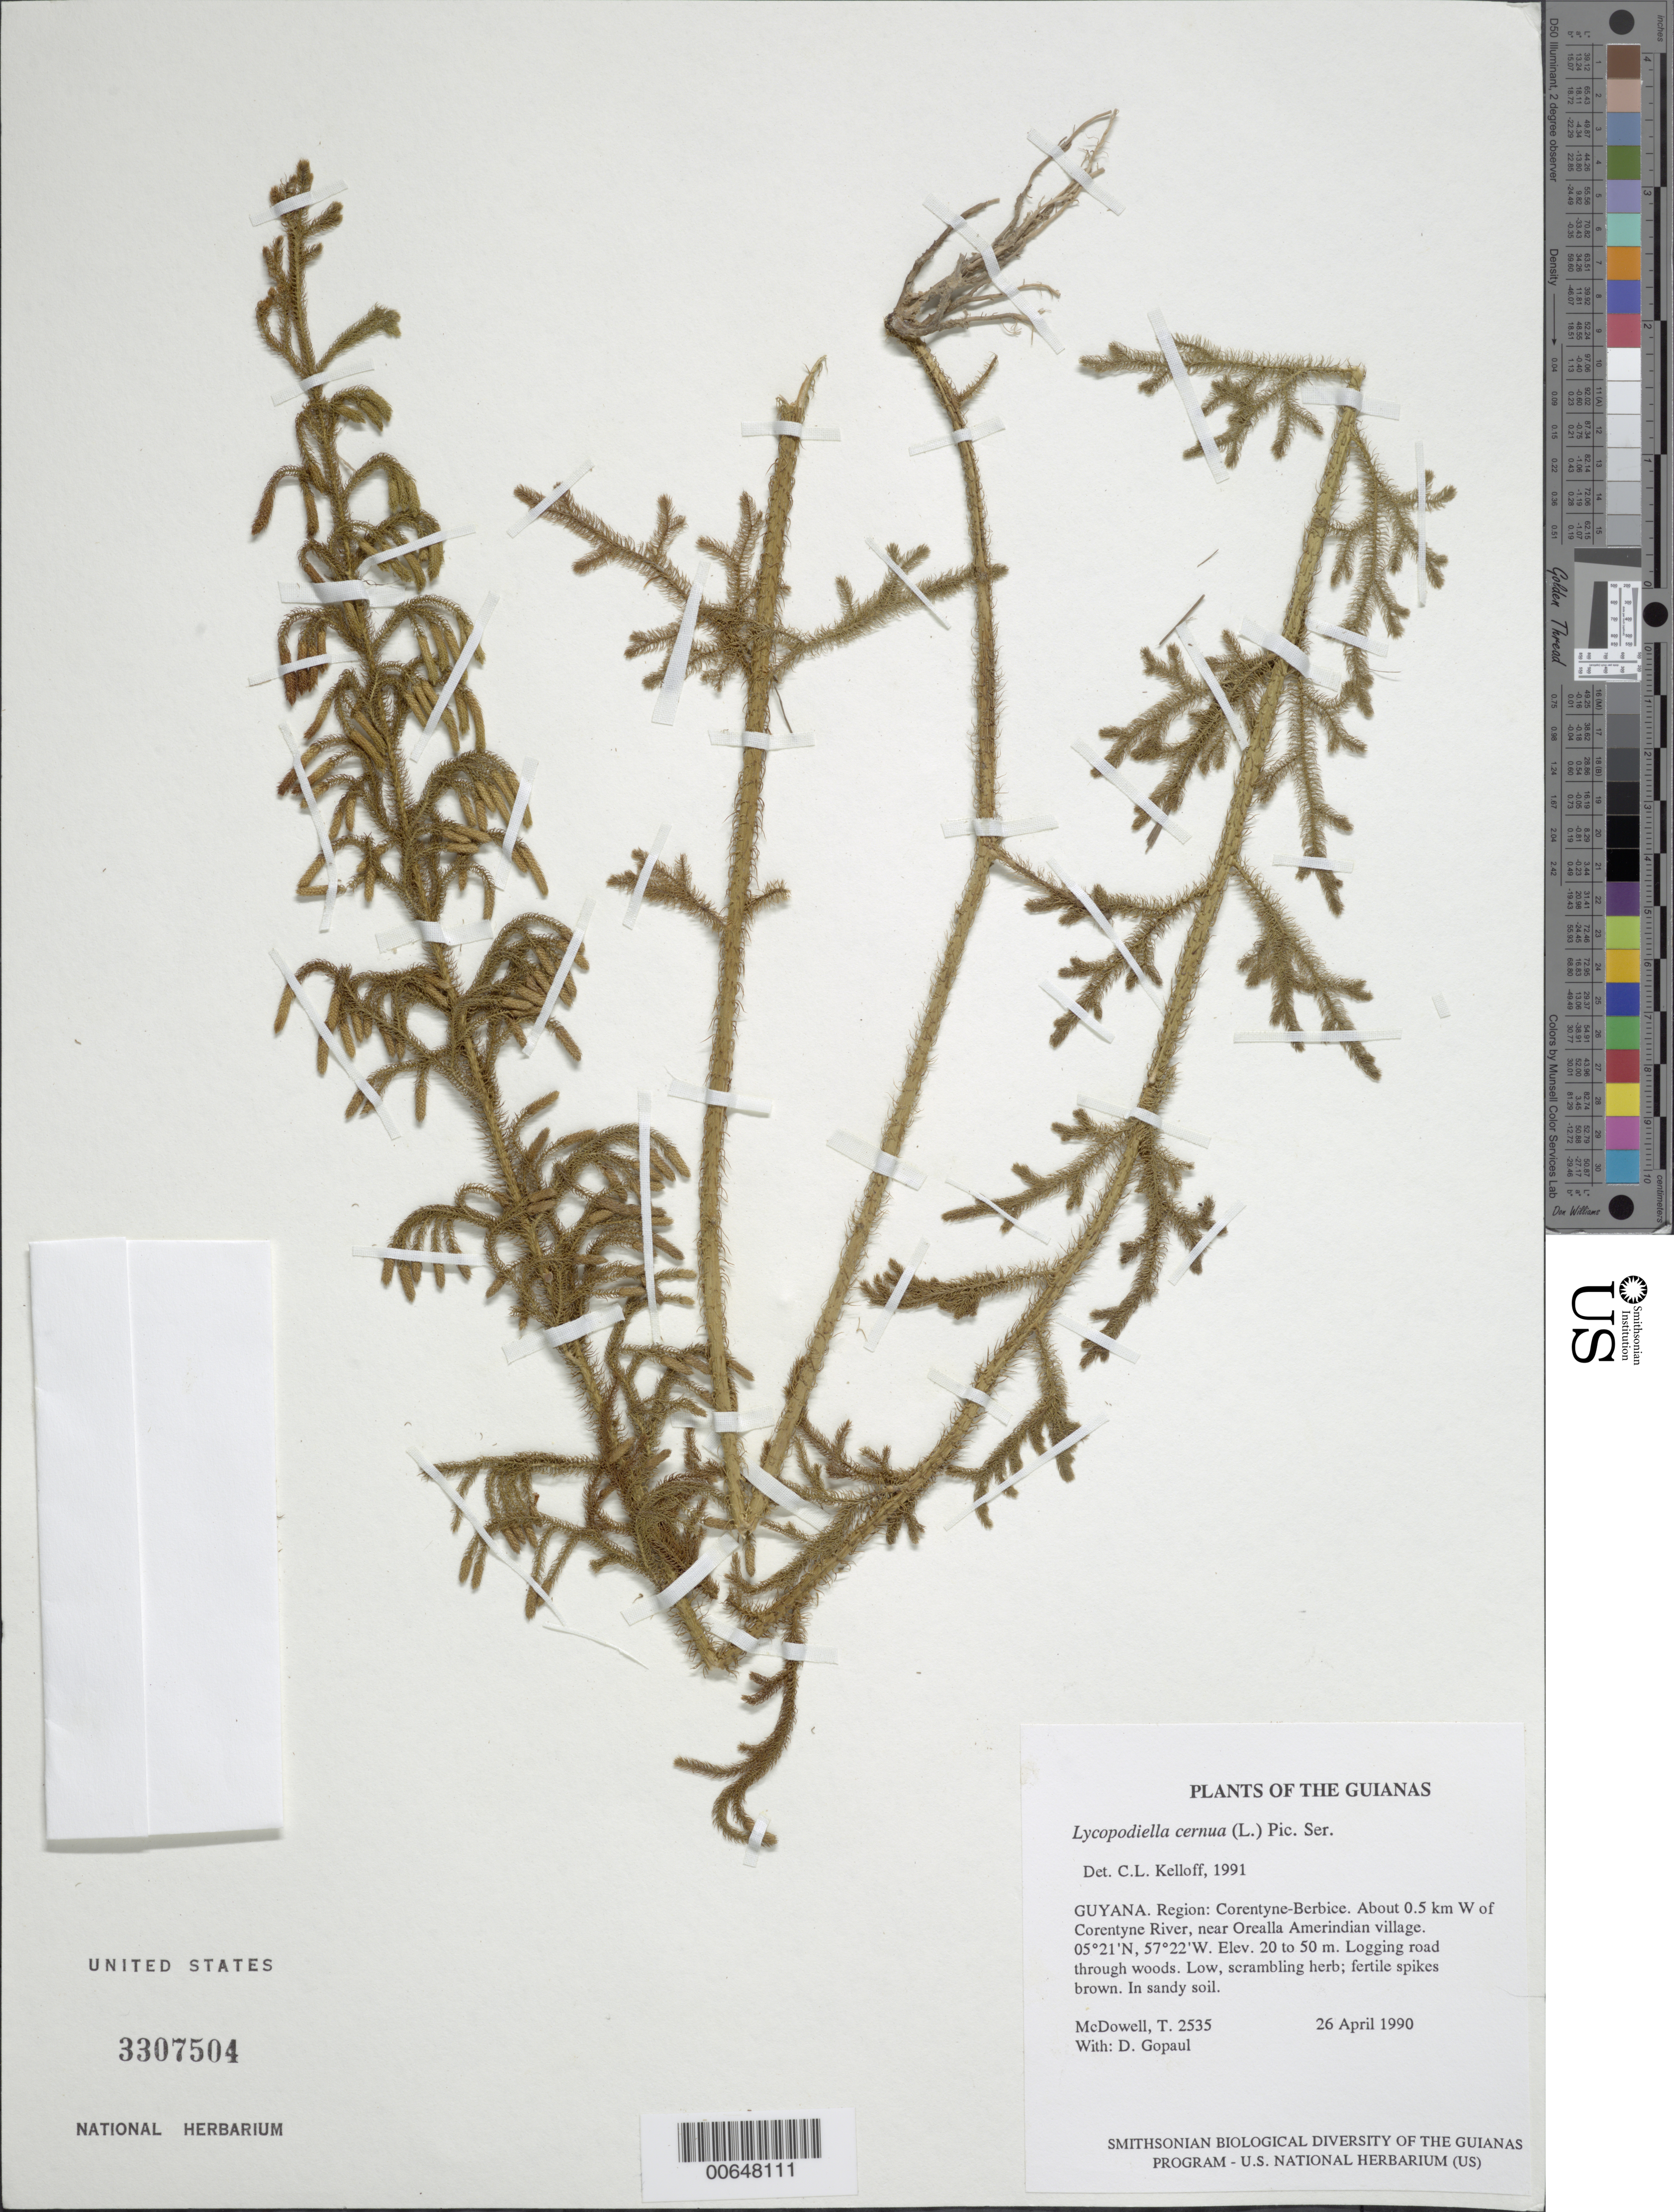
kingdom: Plantae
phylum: Tracheophyta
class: Lycopodiopsida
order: Lycopodiales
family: Lycopodiaceae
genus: Palhinhaea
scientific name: Palhinhaea cernua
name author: (L.) Vasc. & Franco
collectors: T. McDowell & D. Gopaul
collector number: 2535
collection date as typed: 26 April 1990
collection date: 1990-04-26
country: Guyana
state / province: E. Berbice-Corentyne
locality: About 0.5 km W of Corentyne River, near Orealla Amerindian village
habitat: Logging road through woods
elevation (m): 20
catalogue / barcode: US 3307504